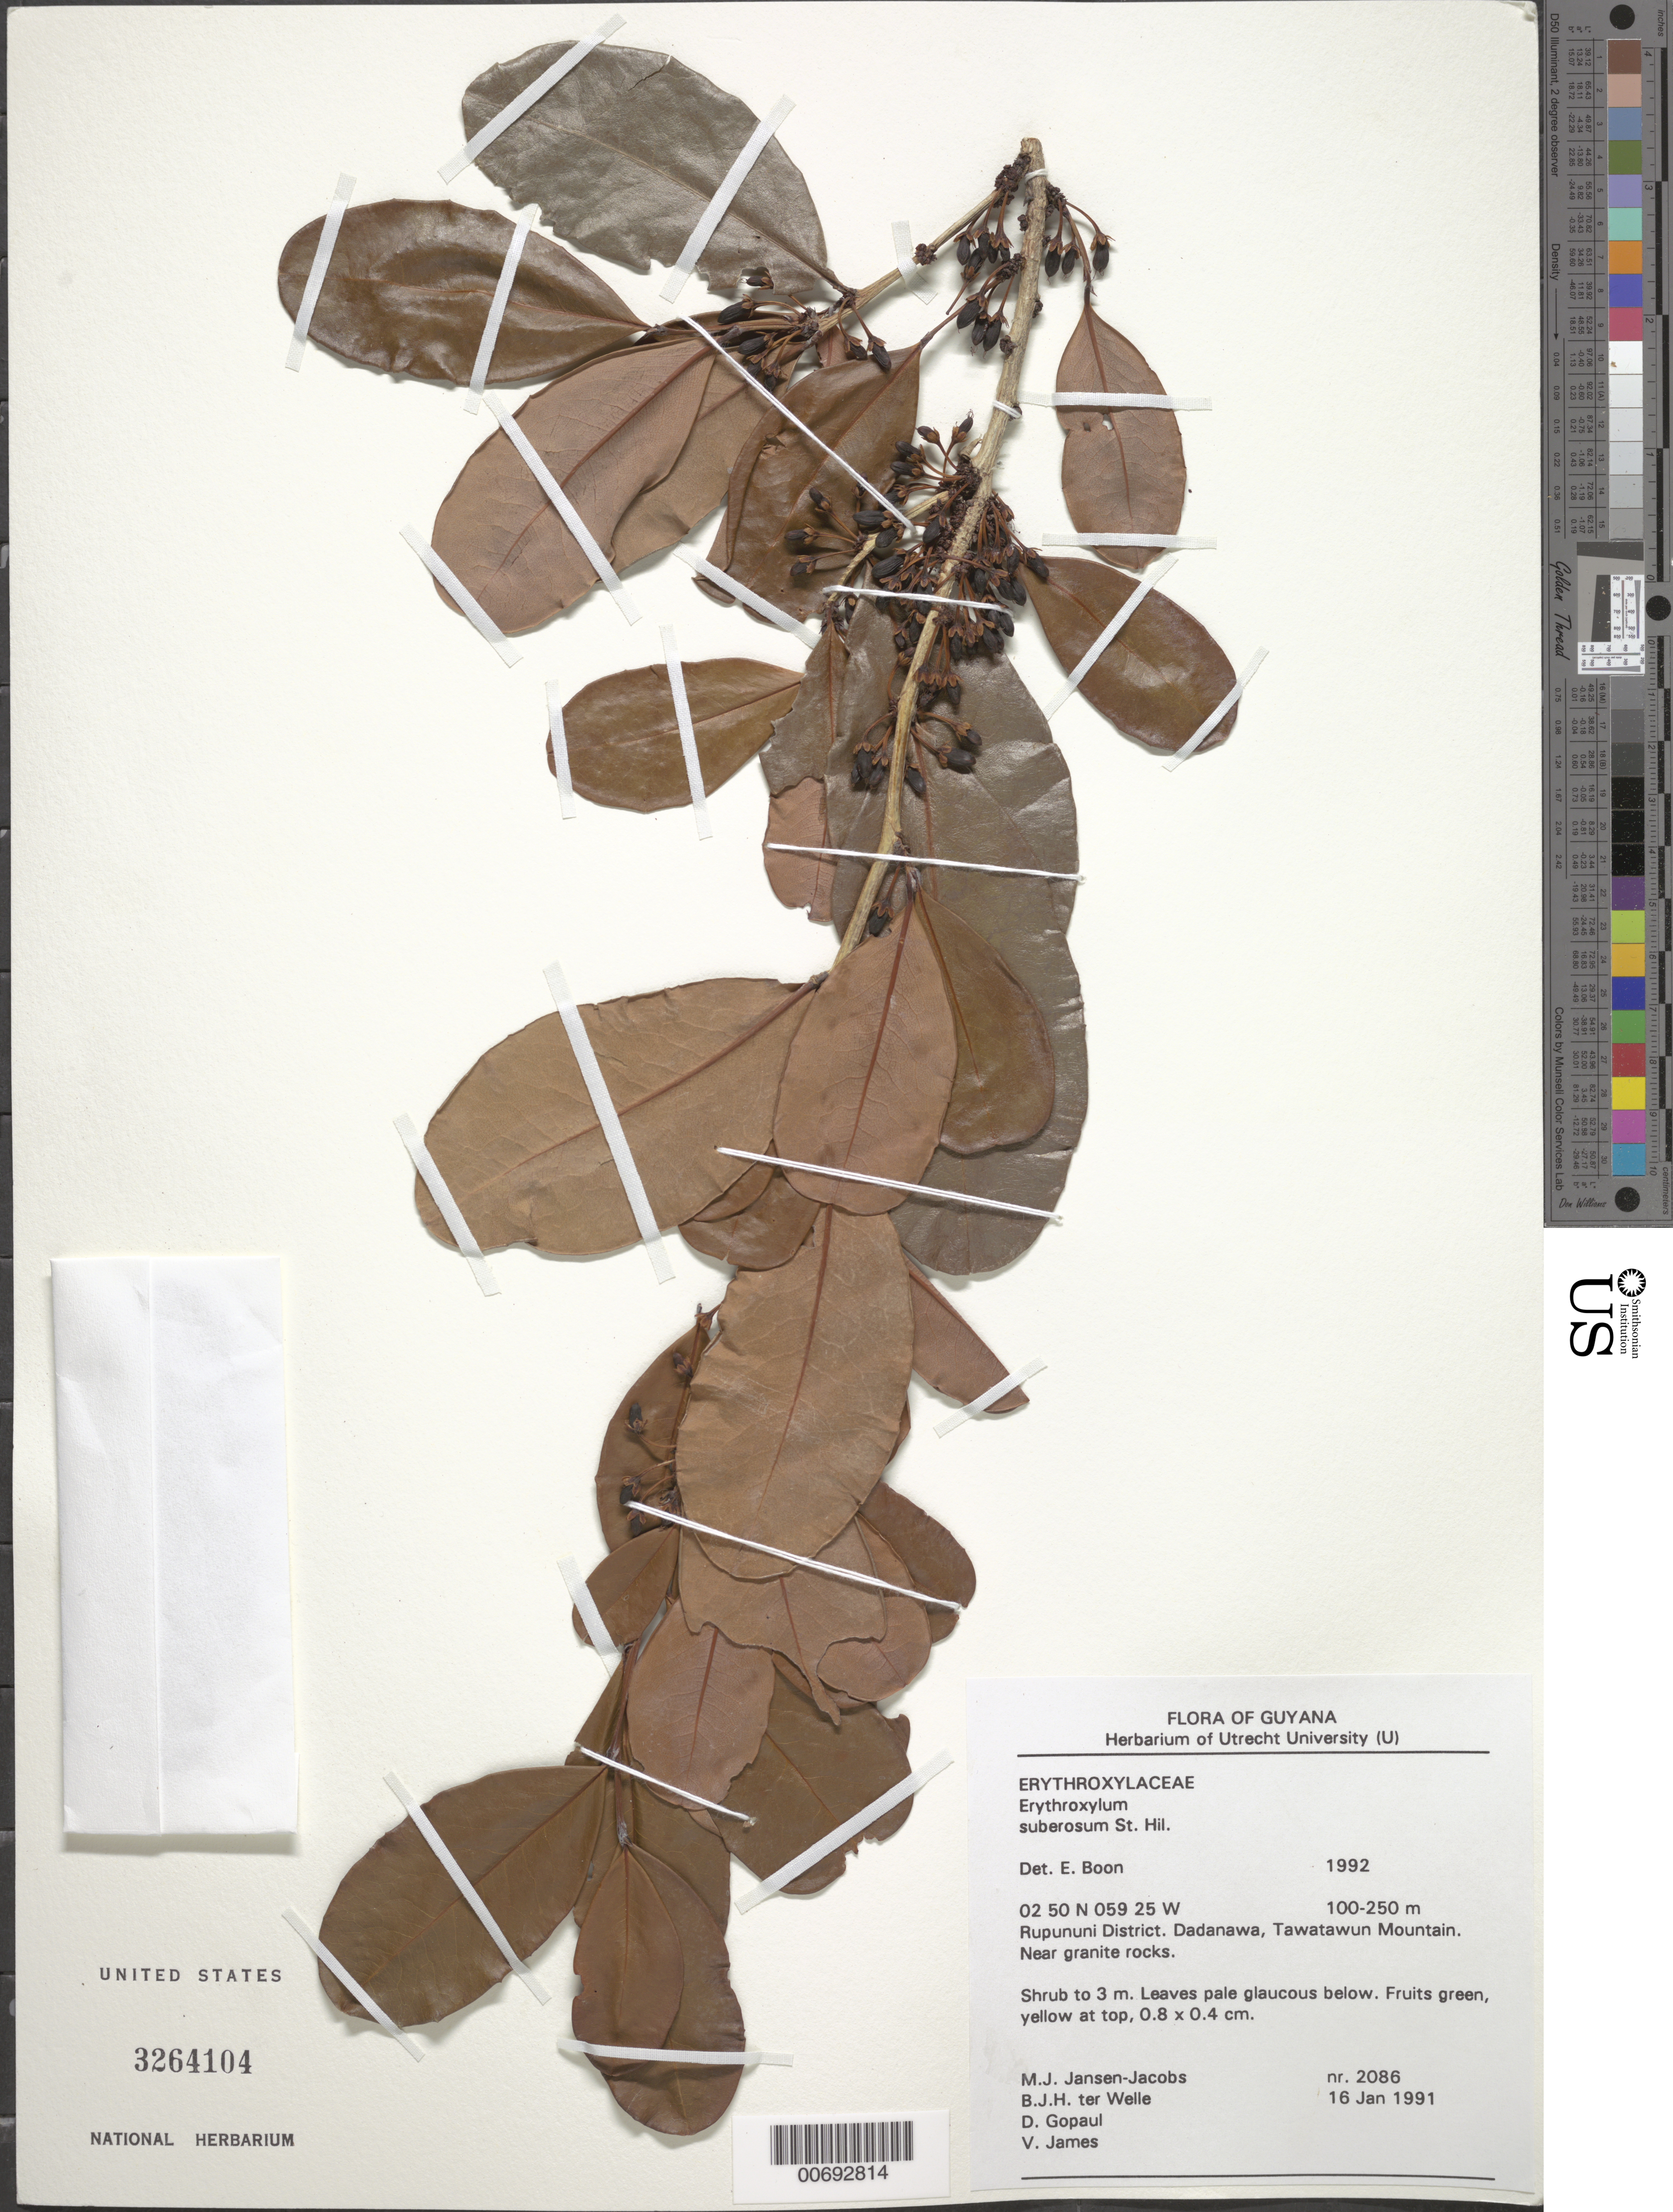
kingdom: Plantae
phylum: Tracheophyta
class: Magnoliopsida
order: Malpighiales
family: Erythroxylaceae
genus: Erythroxylum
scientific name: Erythroxylum suberosum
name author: A. St.-Hil.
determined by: Boon, E. J. M. C.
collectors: M. J. Jansen-Jacobs, B. Welle, D. Gopaul & V. James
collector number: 2086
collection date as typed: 16-Jan-91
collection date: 1991-01-16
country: Guyana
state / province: U. Takutu-U. Essequibo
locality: Tawatawun Mountain, Dadanawa, Rupununi District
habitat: Near granite rocks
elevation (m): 100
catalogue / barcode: US 3264104